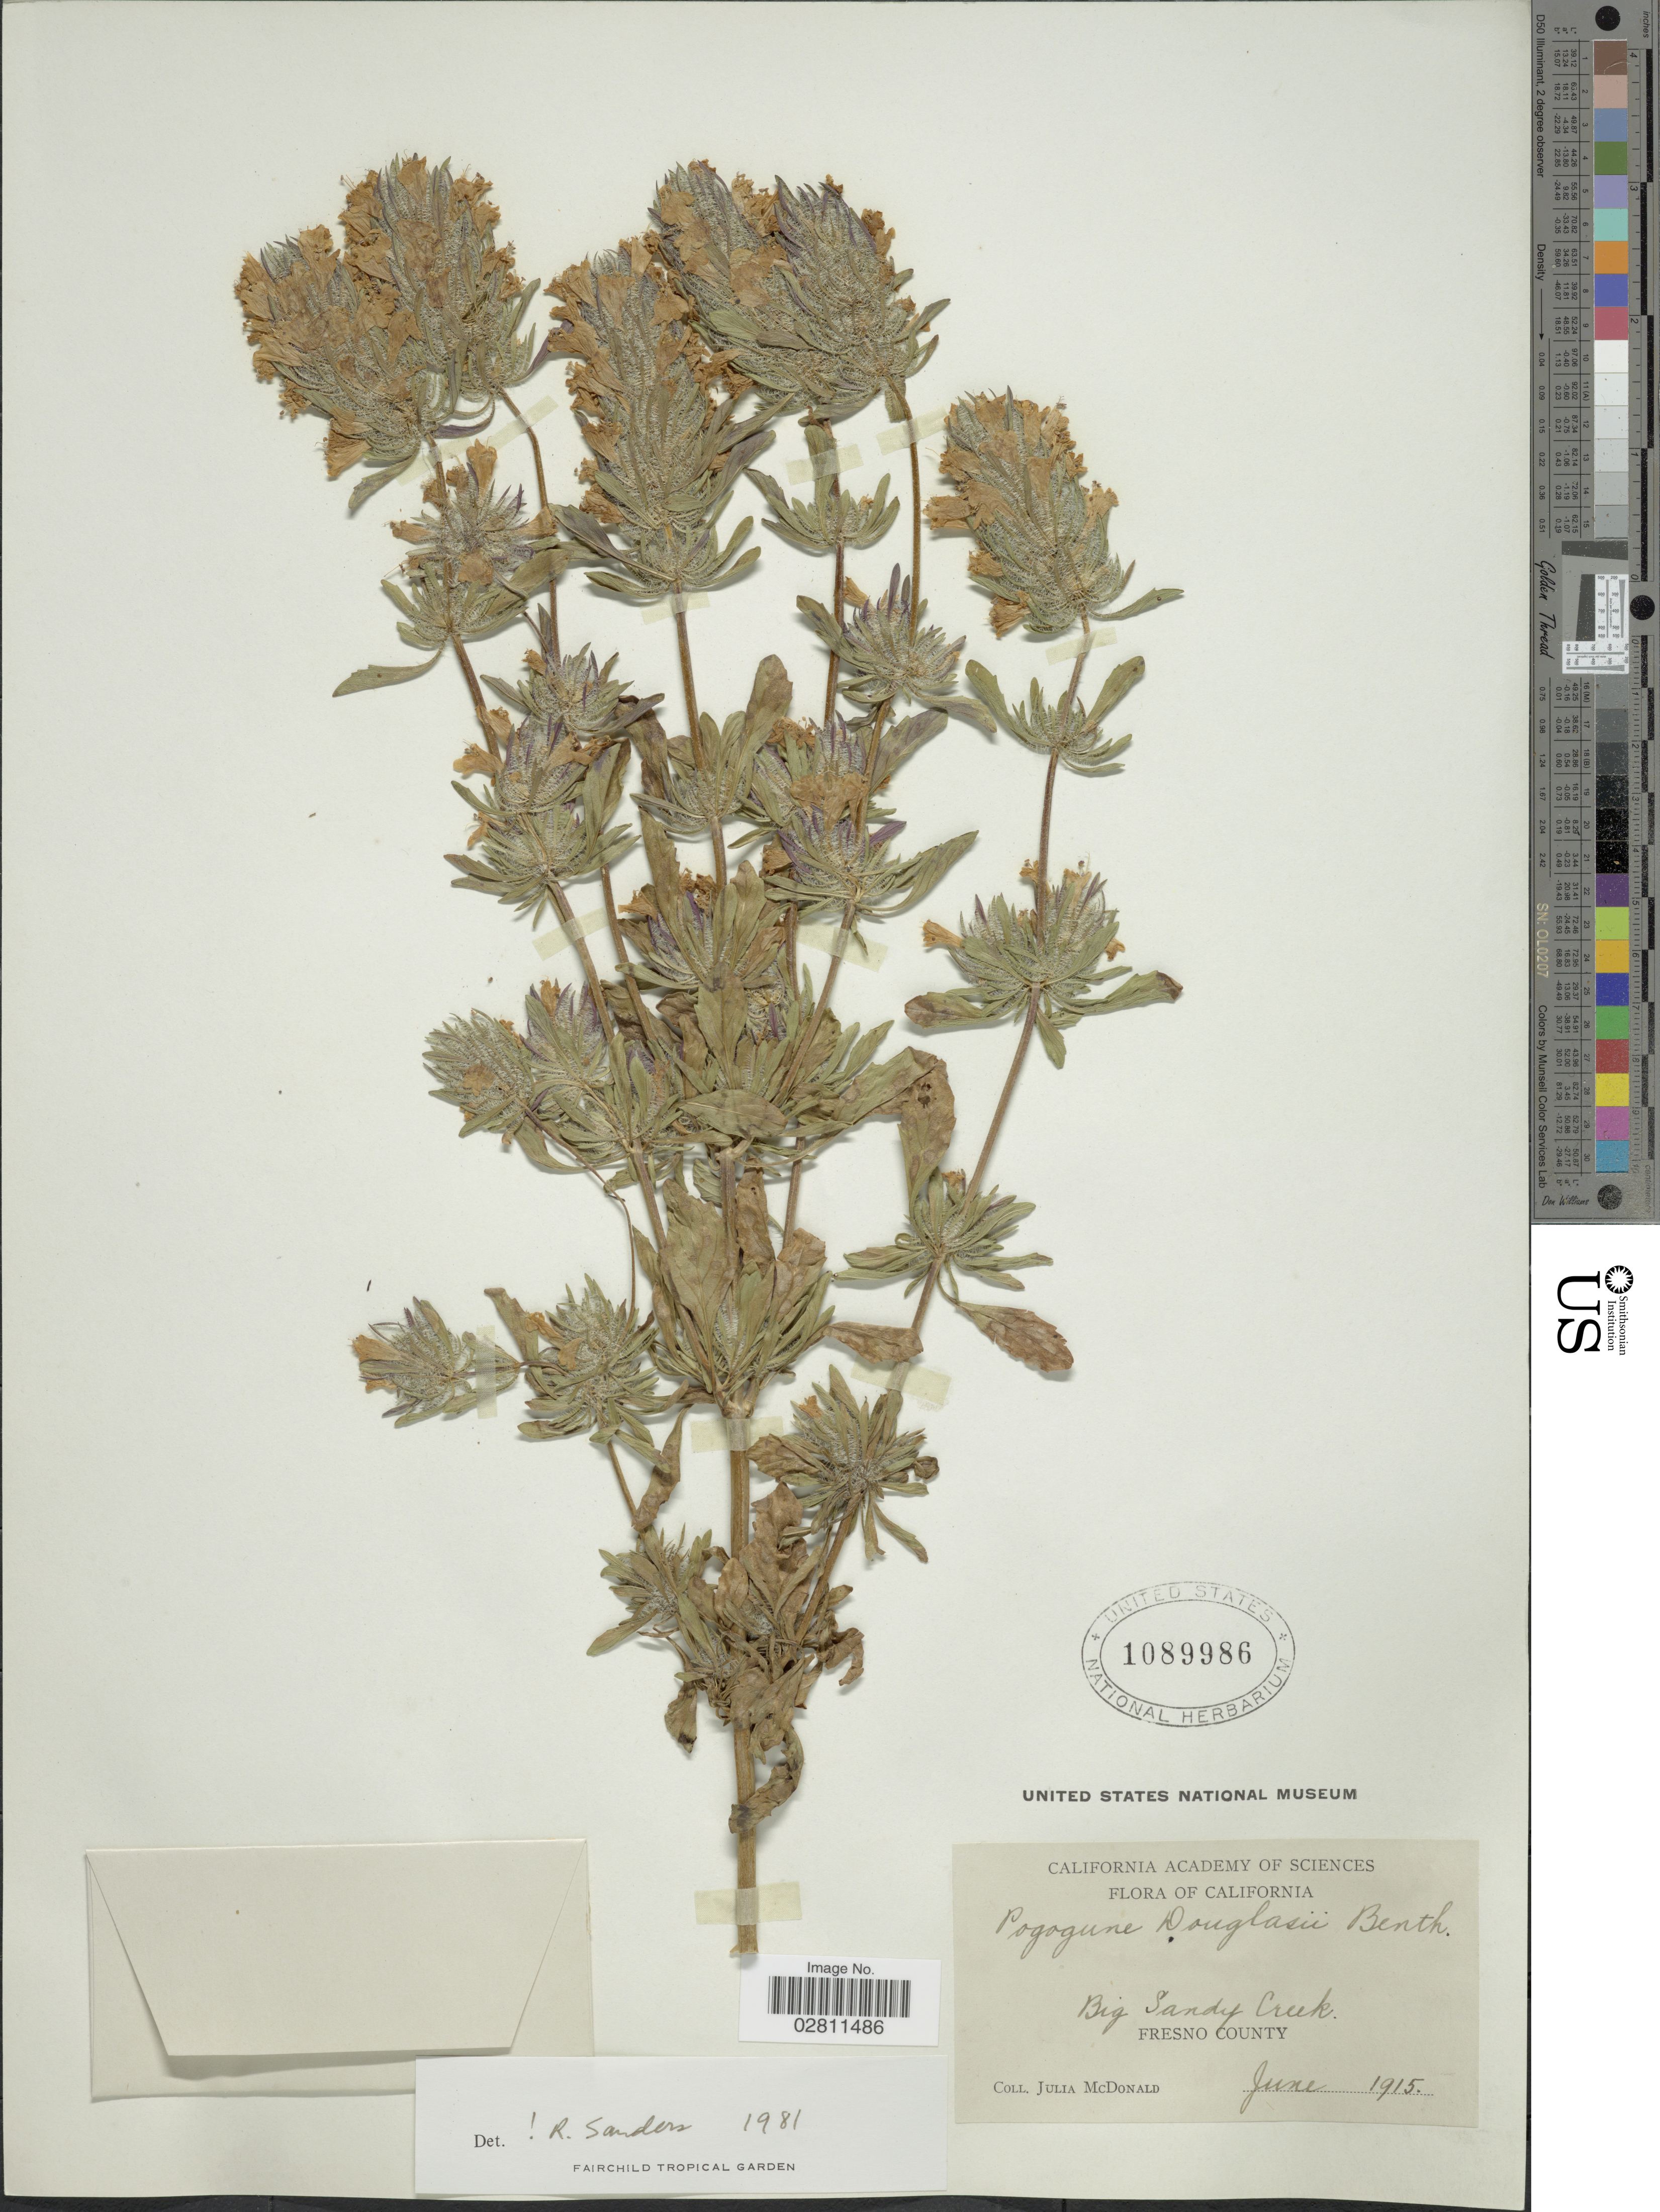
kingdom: Plantae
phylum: Tracheophyta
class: Magnoliopsida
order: Lamiales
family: Lamiaceae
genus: Pogogyne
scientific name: Pogogyne douglasii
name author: Benth.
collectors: J. McDonald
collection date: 1915-06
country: United States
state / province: California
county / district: Fresno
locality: Big Sandy Creek. Fresno County.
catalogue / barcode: US 1089986